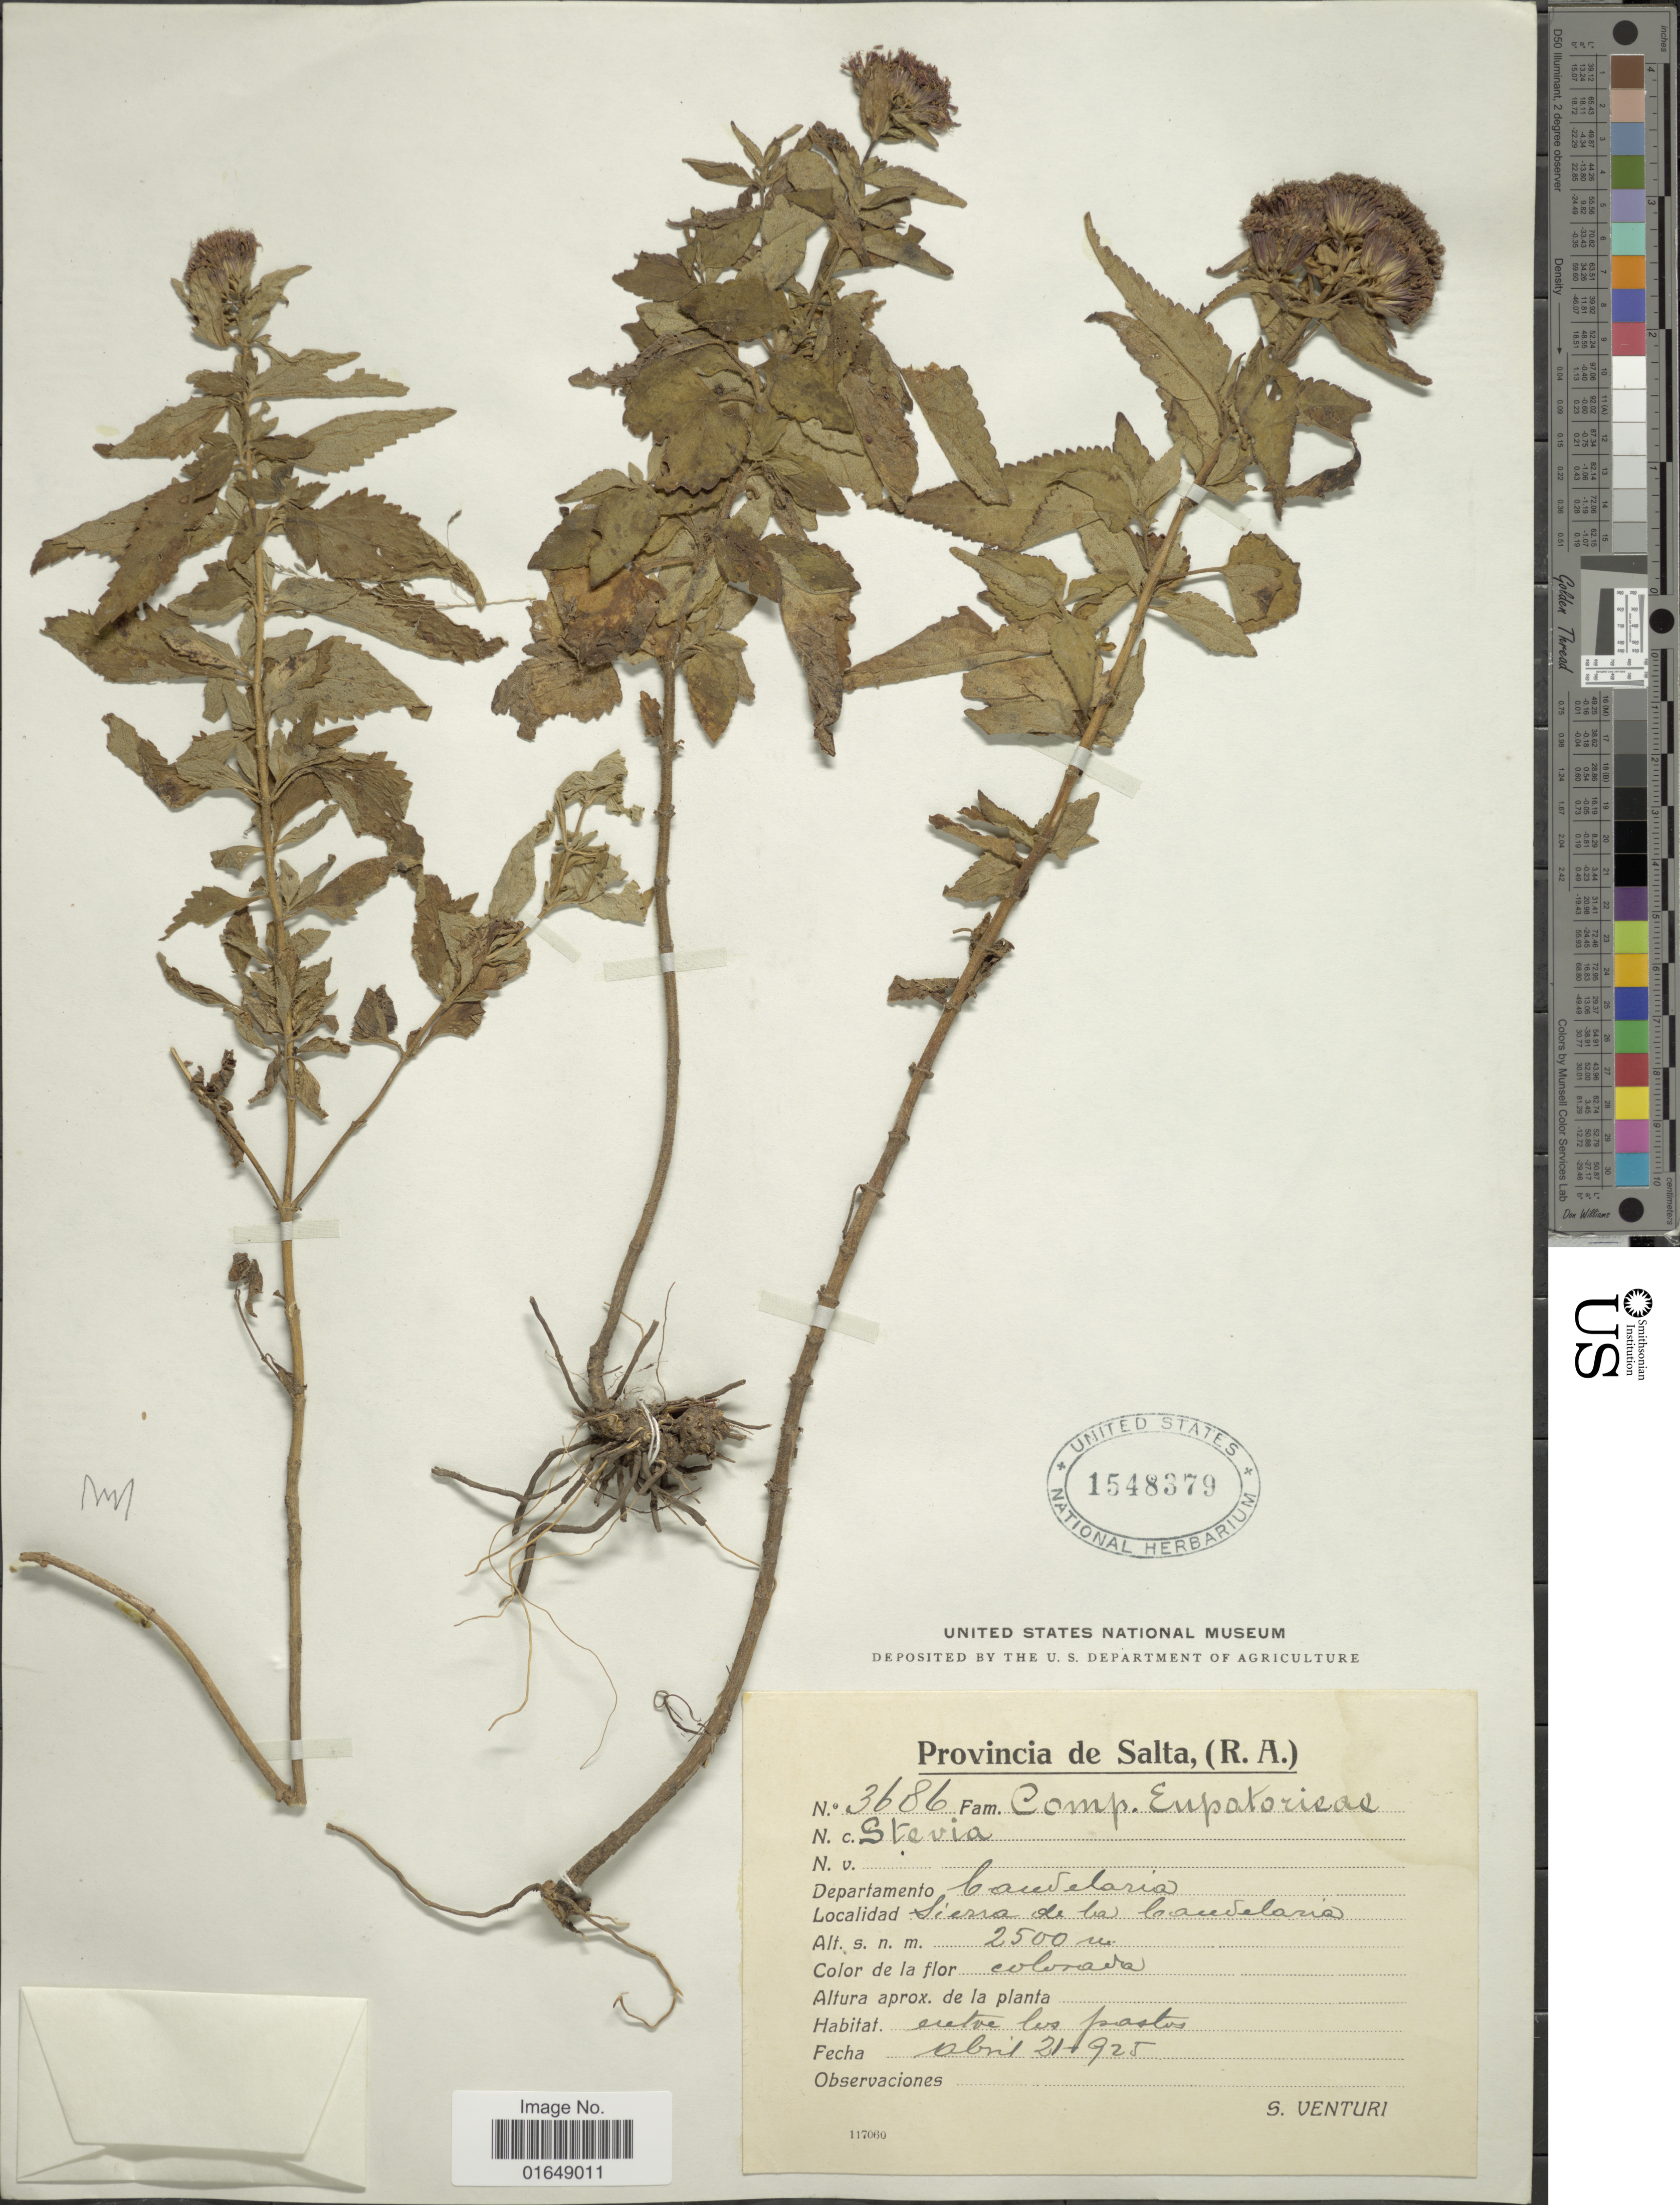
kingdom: Plantae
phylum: Tracheophyta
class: Magnoliopsida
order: Asterales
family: Asteraceae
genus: Stevia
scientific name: Stevia sp.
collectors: S. Venturi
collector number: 3686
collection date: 1925-04-21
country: Argentina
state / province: Salta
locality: (R.A.) Departamento Candelaria, Sierra de La Candelaria.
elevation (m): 2500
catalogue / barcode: US 1548379